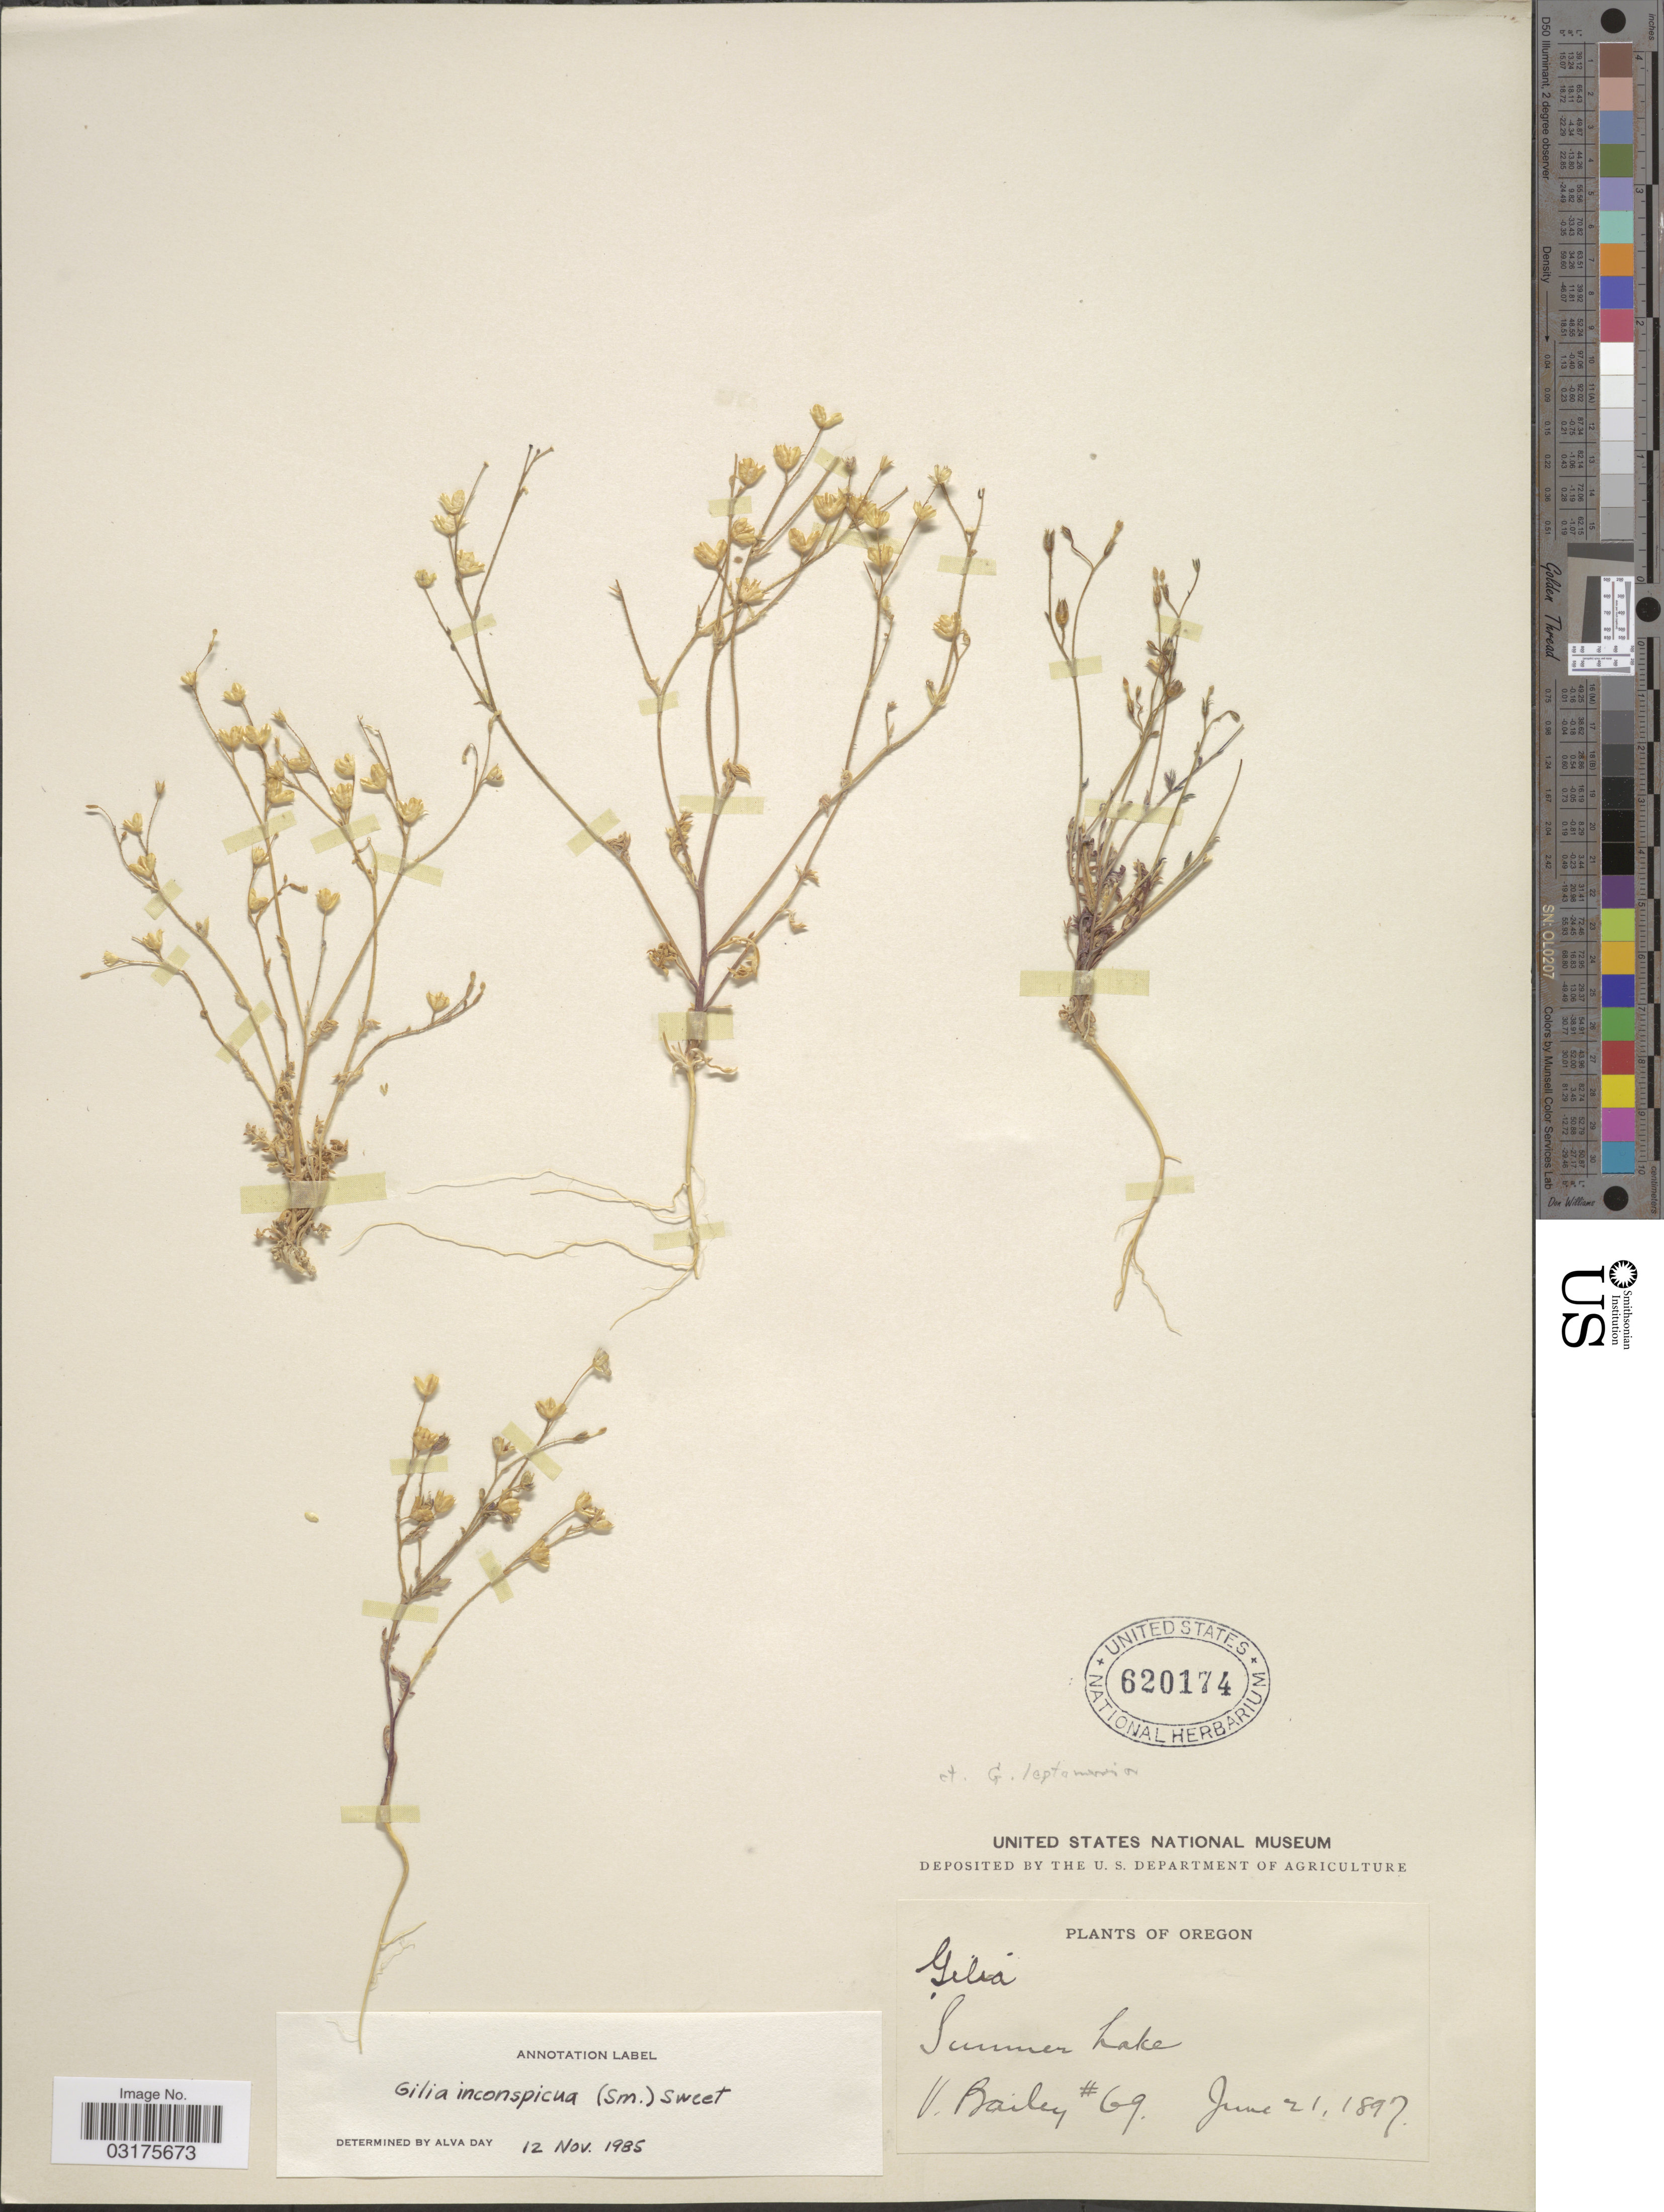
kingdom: Plantae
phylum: Tracheophyta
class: Magnoliopsida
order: Ericales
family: Polemoniaceae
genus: Gilia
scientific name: Gilia inconspicua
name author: (Sm.) Sweet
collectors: V. L. Bailey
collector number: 69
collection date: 1897-06-21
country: United States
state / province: Oregon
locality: Summer Lake.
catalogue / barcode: US 620174